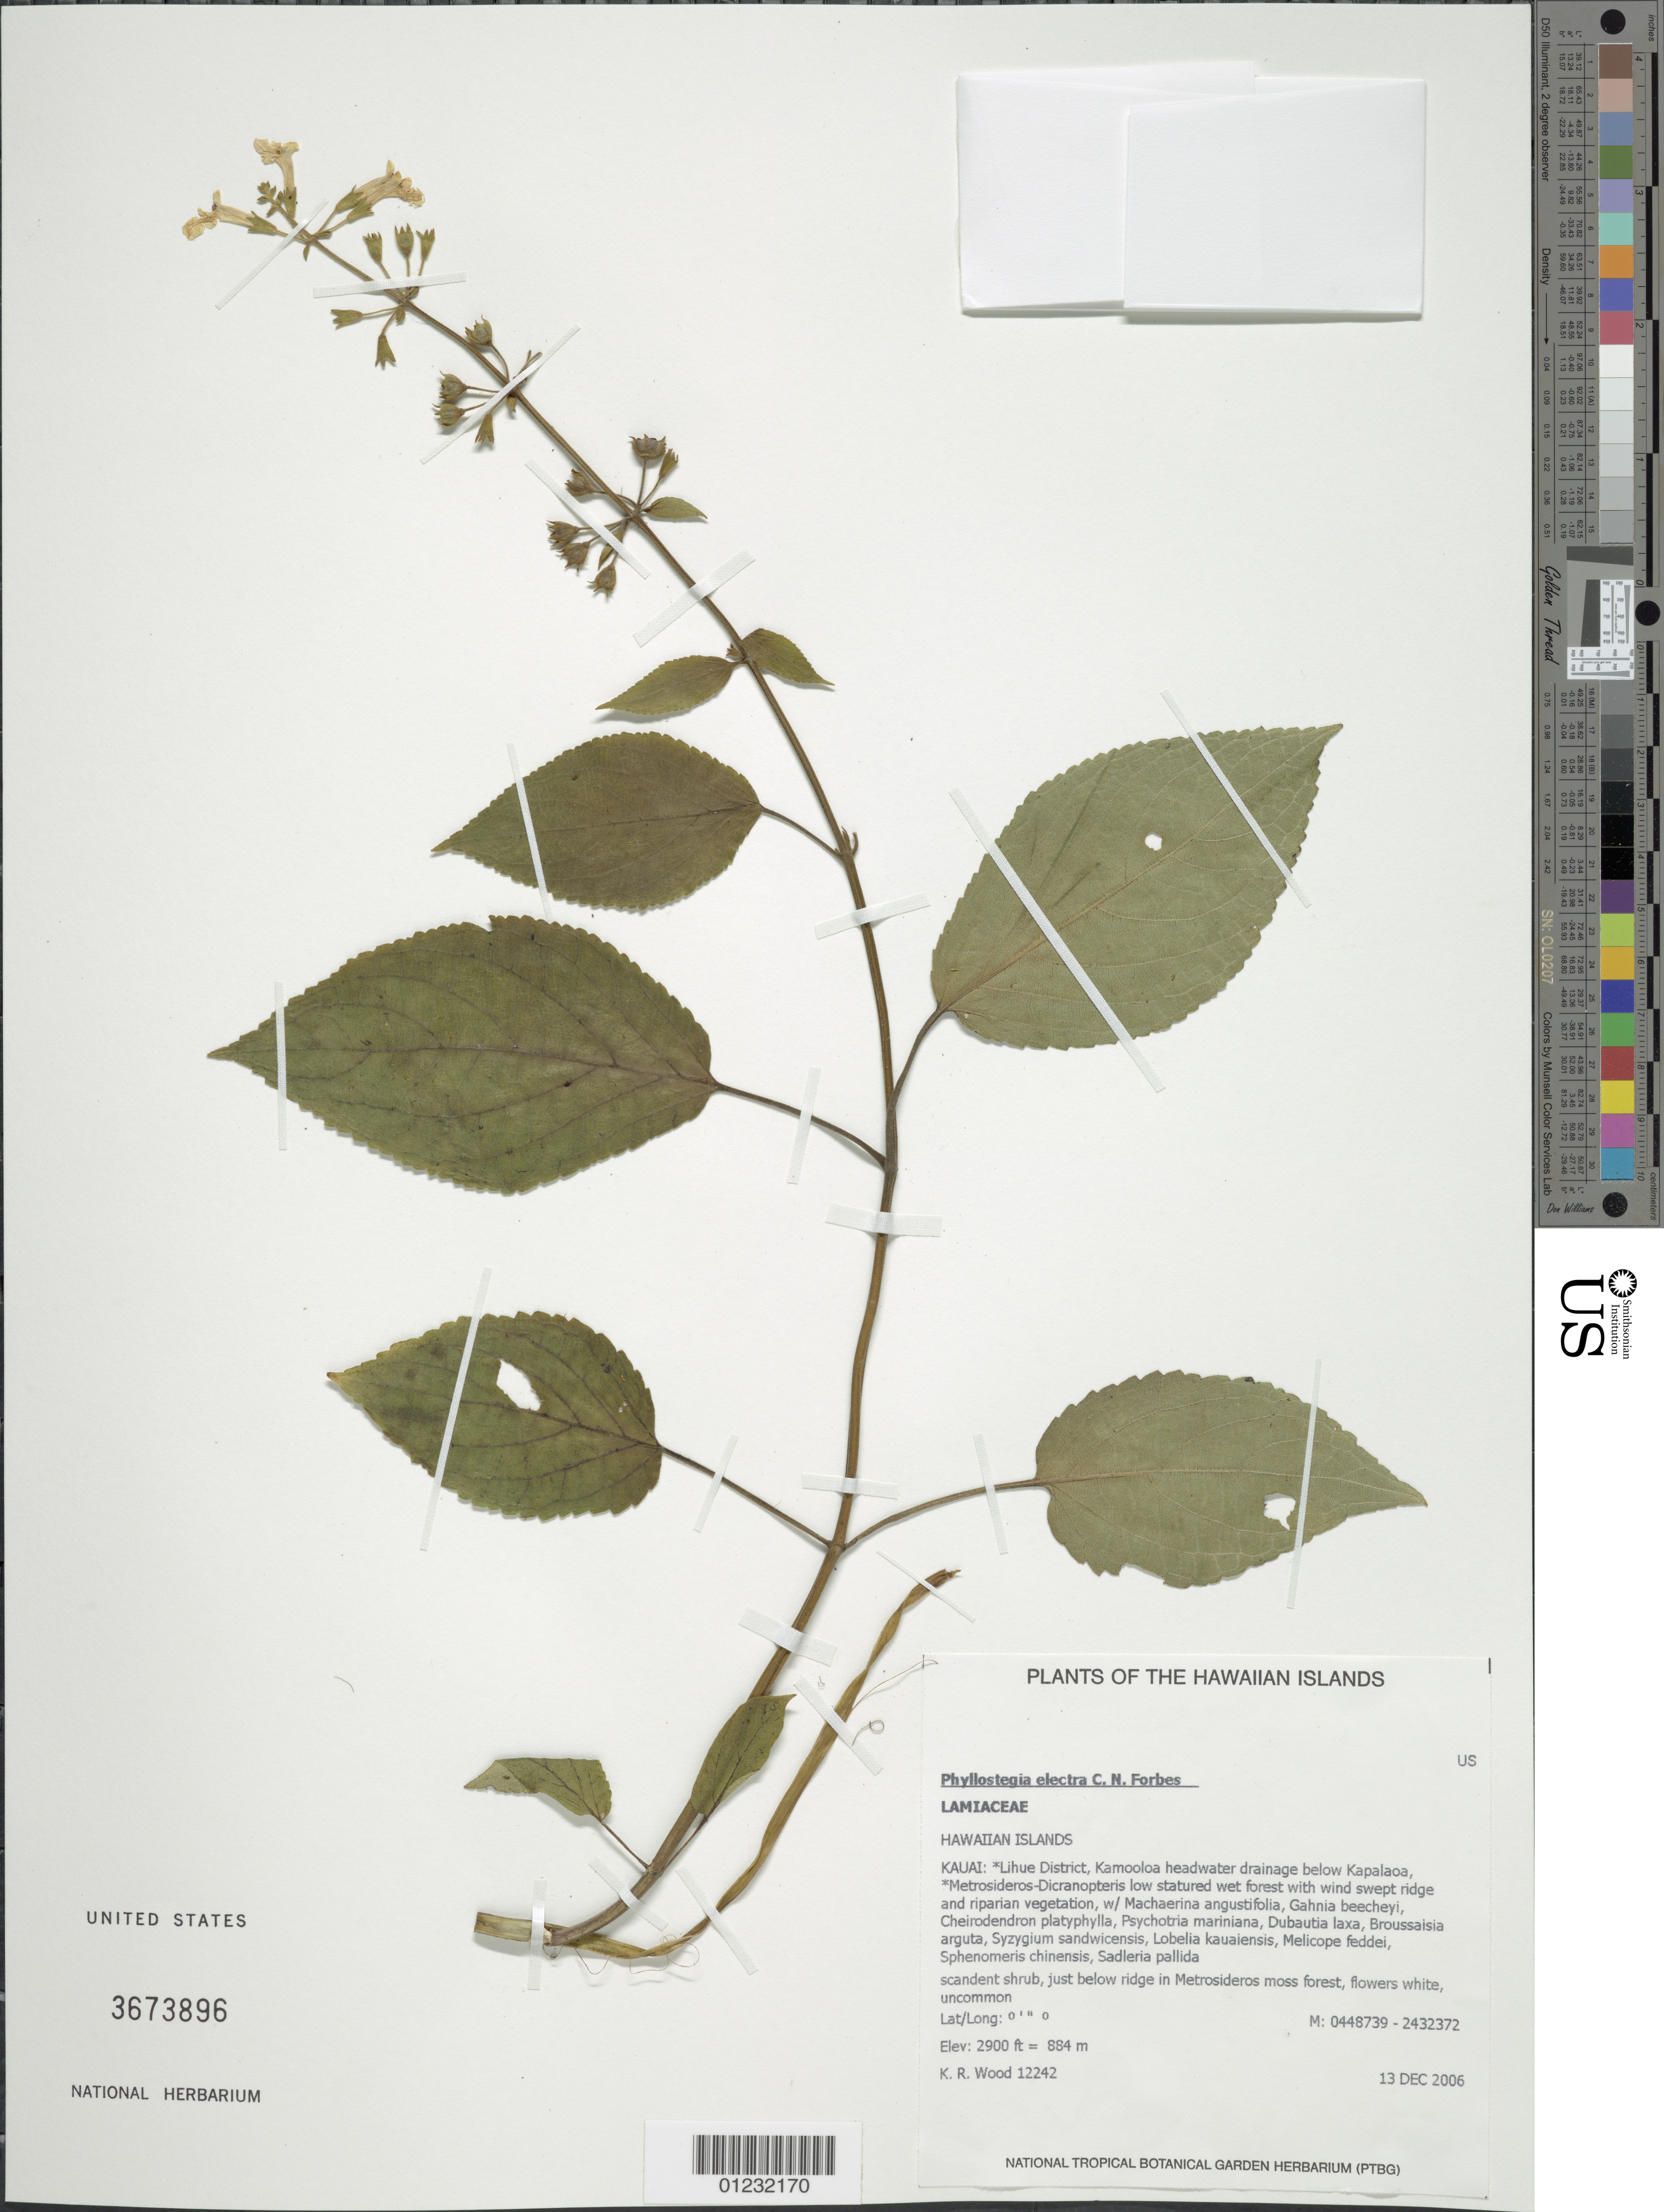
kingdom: Plantae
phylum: Tracheophyta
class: Magnoliopsida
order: Lamiales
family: Lamiaceae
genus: Phyllostegia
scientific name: Phyllostegia electra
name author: C.N. Forbes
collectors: K. R. Wood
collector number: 12242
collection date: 2006-12-13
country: United States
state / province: Hawaii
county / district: Kauai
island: Kaua'i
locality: Lihue District, Kamooloa headwater drainage below Kapalaoa.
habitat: Low saturated wet forest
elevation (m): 1006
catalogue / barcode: US 3673896